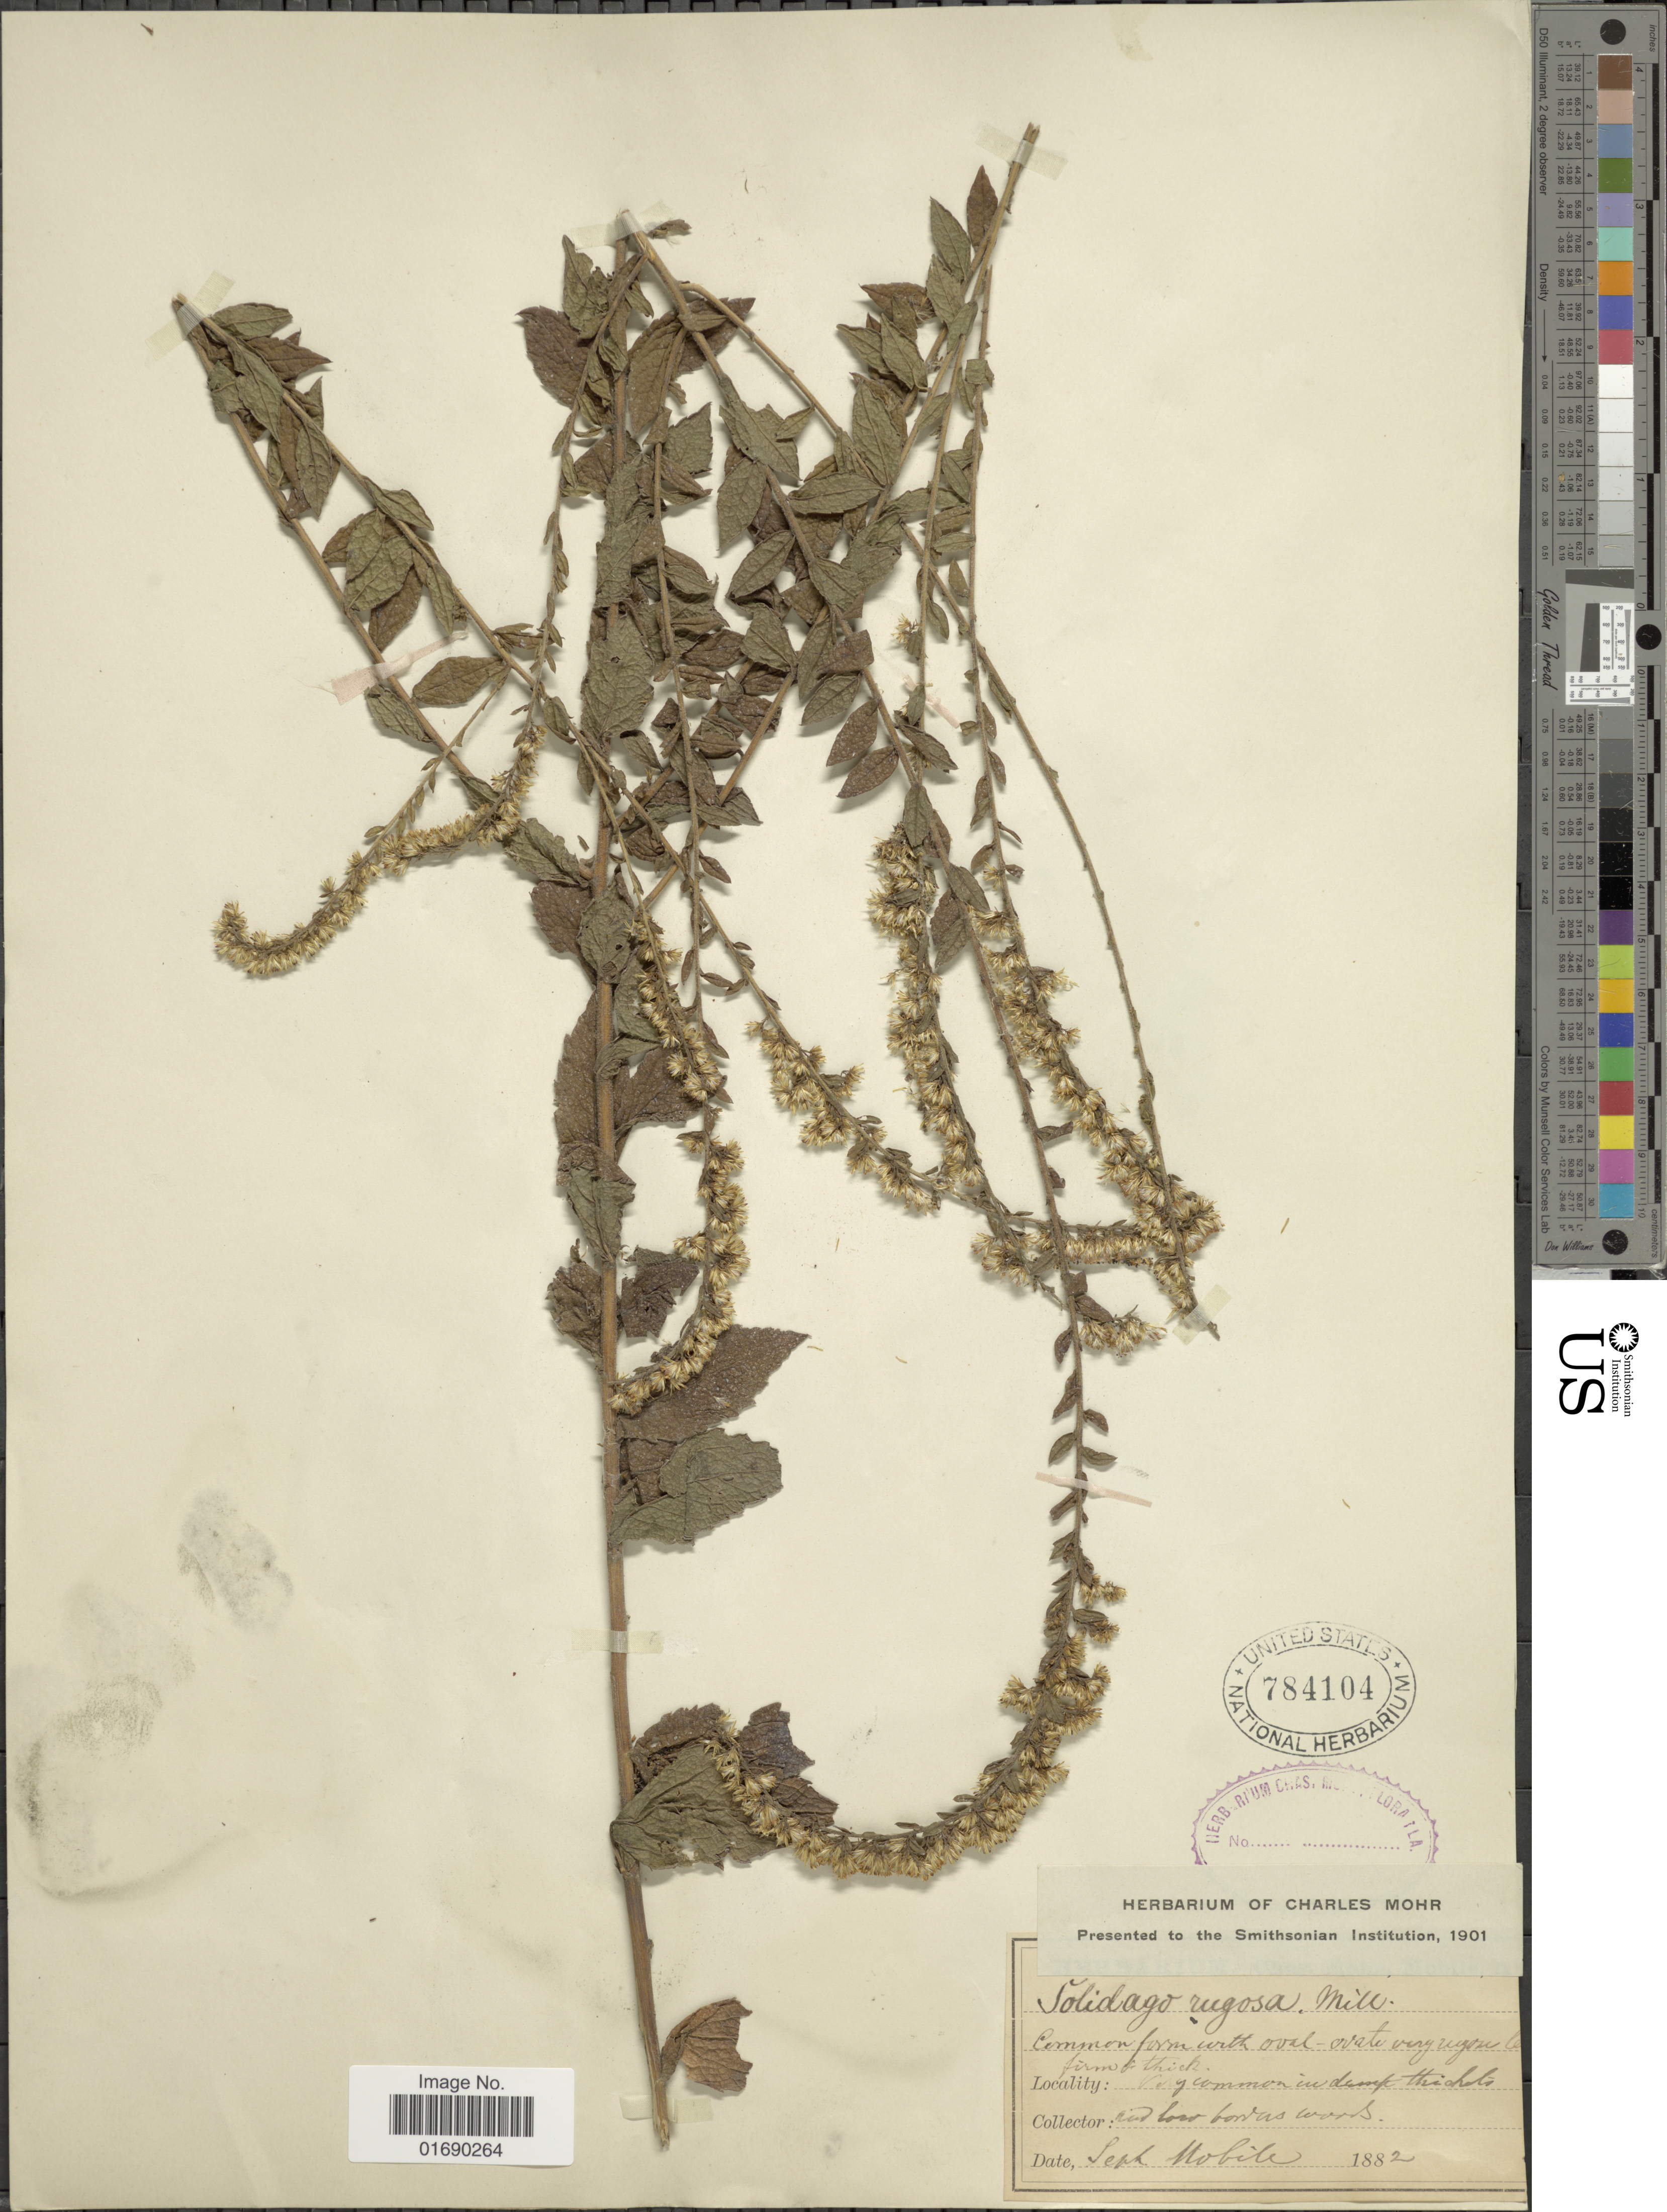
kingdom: Plantae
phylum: Tracheophyta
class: Magnoliopsida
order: Asterales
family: Asteraceae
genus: Solidago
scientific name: Solidago rugosa var. celtidifolia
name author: (Small) Fernald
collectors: ex herb. Charles Mohr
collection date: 1882-09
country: United States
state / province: Alabama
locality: Mobile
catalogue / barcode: US 784104